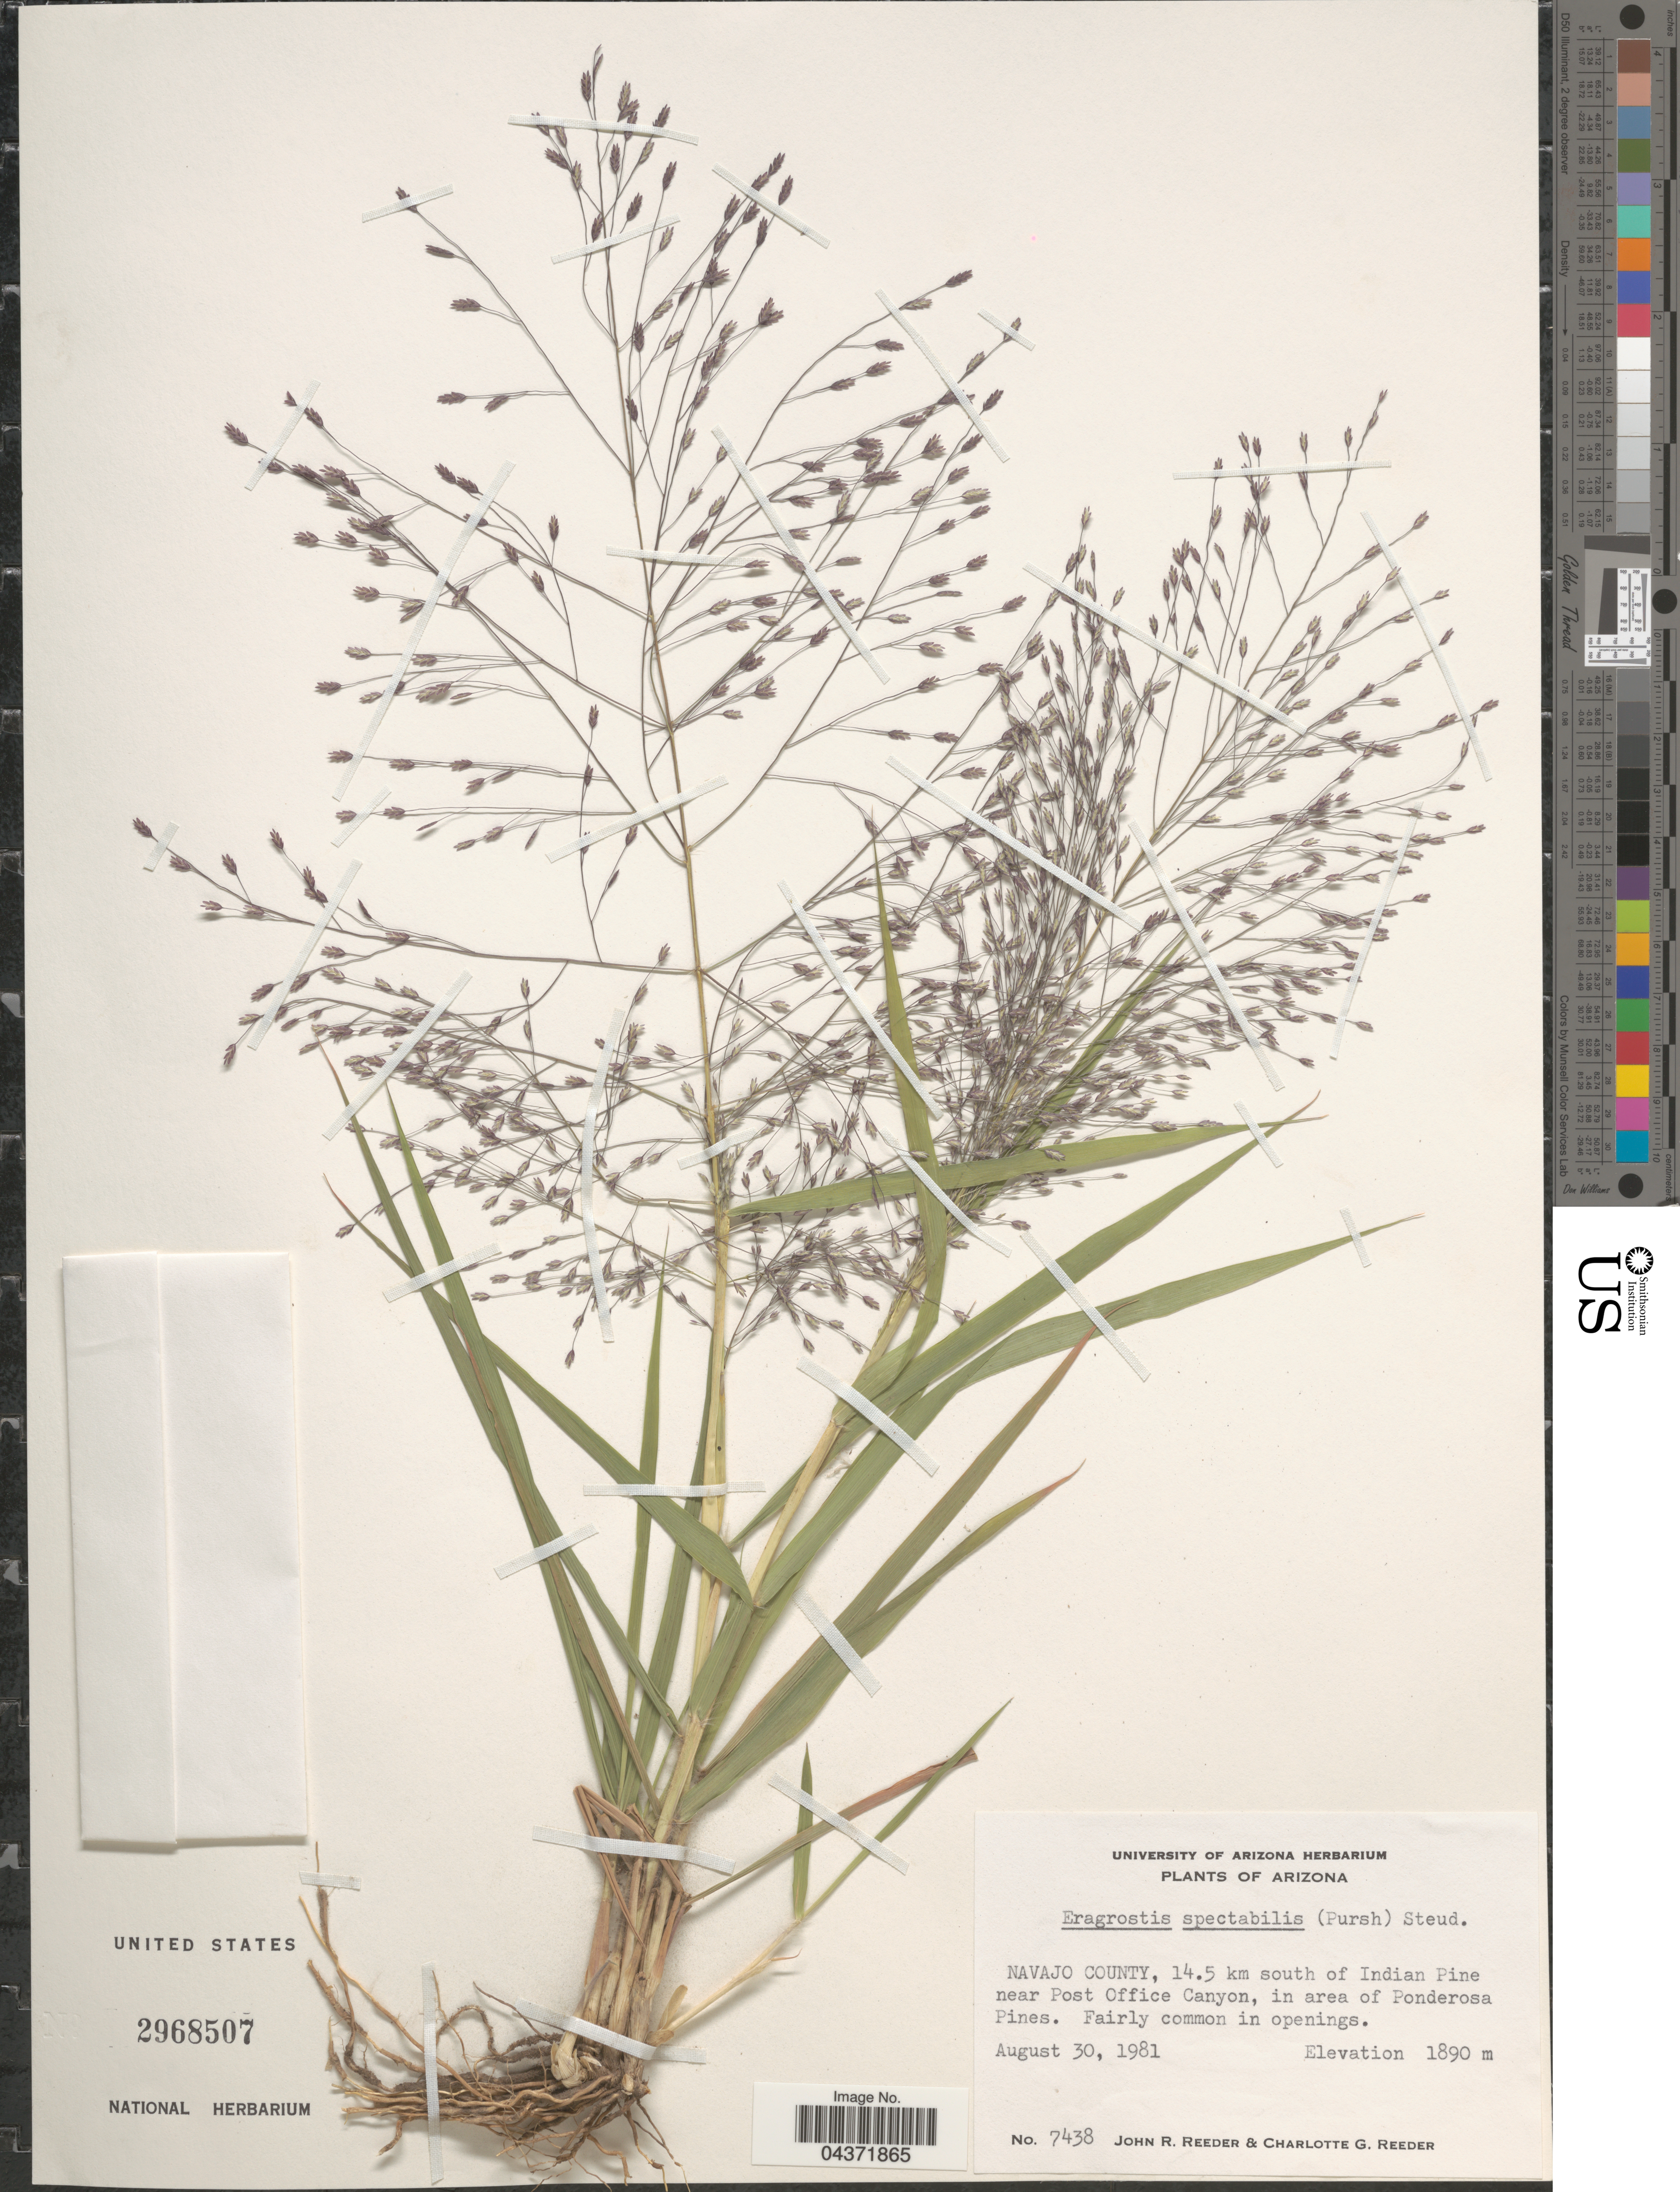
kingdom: Plantae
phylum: Tracheophyta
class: Liliopsida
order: Poales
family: Poaceae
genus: Eragrostis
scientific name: Eragrostis spectabilis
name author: (Pursh) Steud.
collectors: J. R. Reeder & C. G. Reeder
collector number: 7438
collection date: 1981-08-30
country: United States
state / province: Arizona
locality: Navajo County, 14.5 km south of Indian Pine near Post Office Canyon, in area of Ponderosa Pines.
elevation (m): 1890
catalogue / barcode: US 2968507